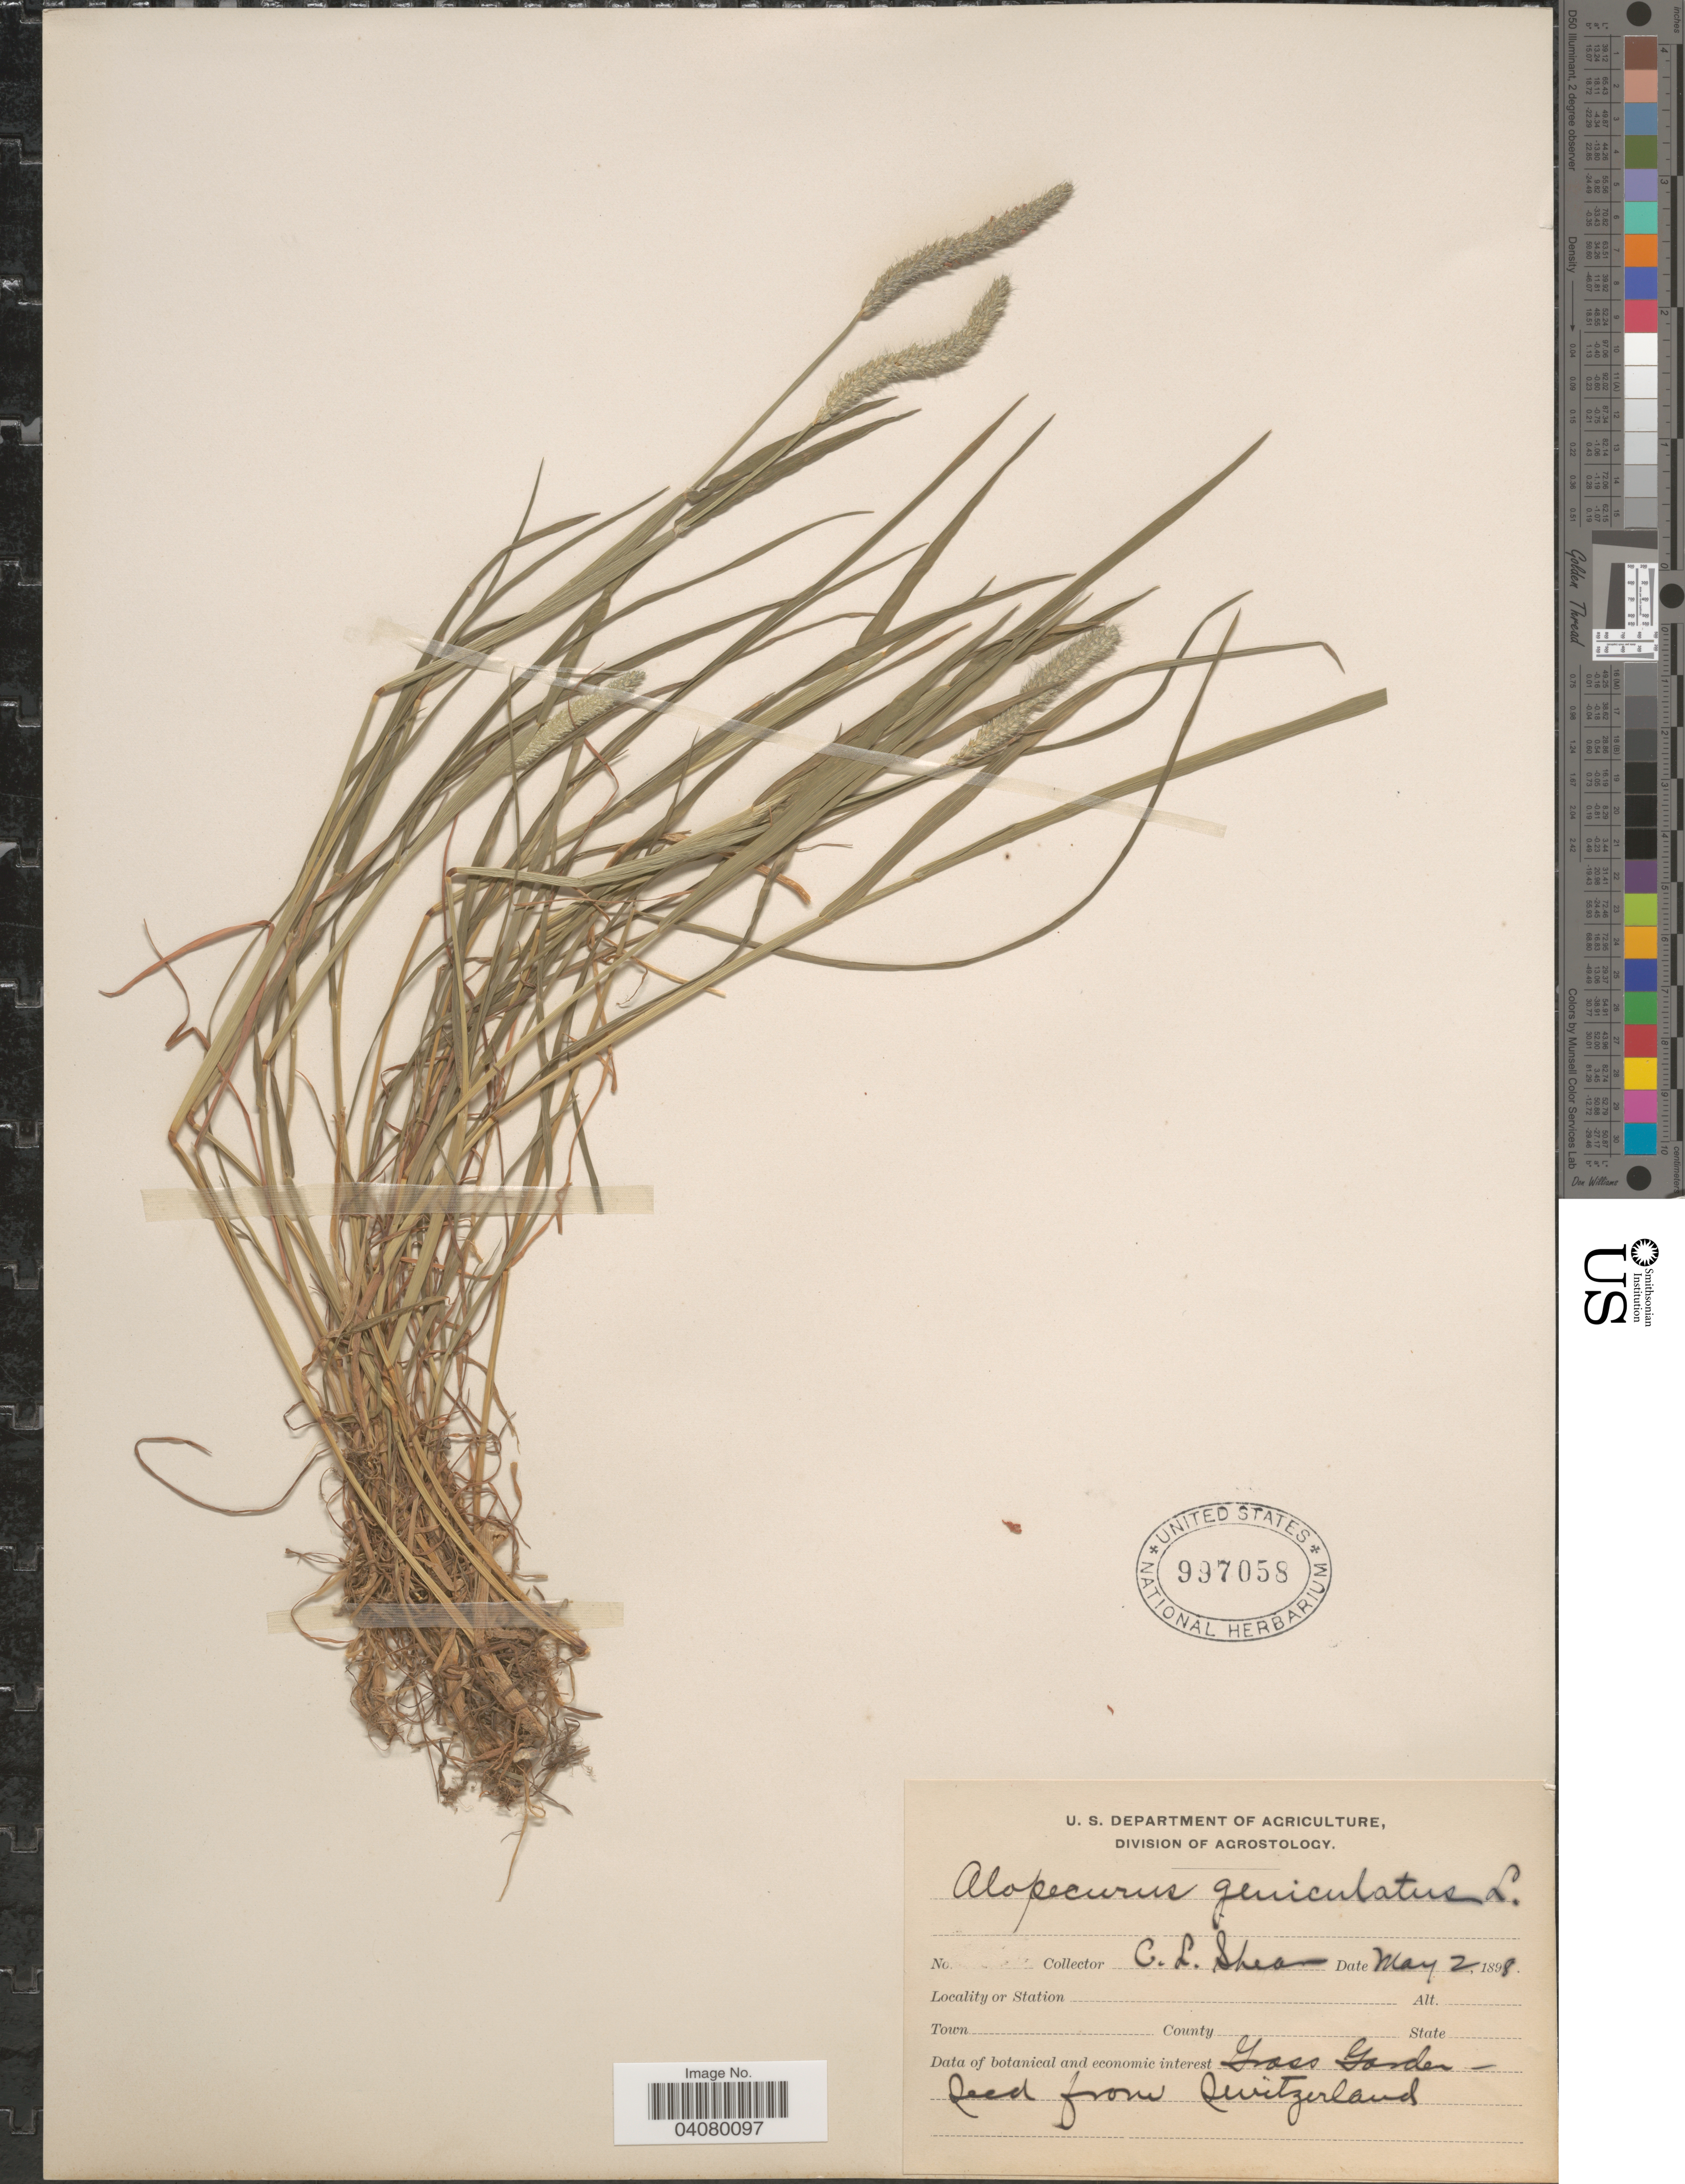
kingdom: Plantae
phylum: Tracheophyta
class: Liliopsida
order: Poales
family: Poaceae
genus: Alopecurus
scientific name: Alopecurus geniculatus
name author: L.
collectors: C. L. Shear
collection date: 1898-05-02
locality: Grass Garden.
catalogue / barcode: US 997058